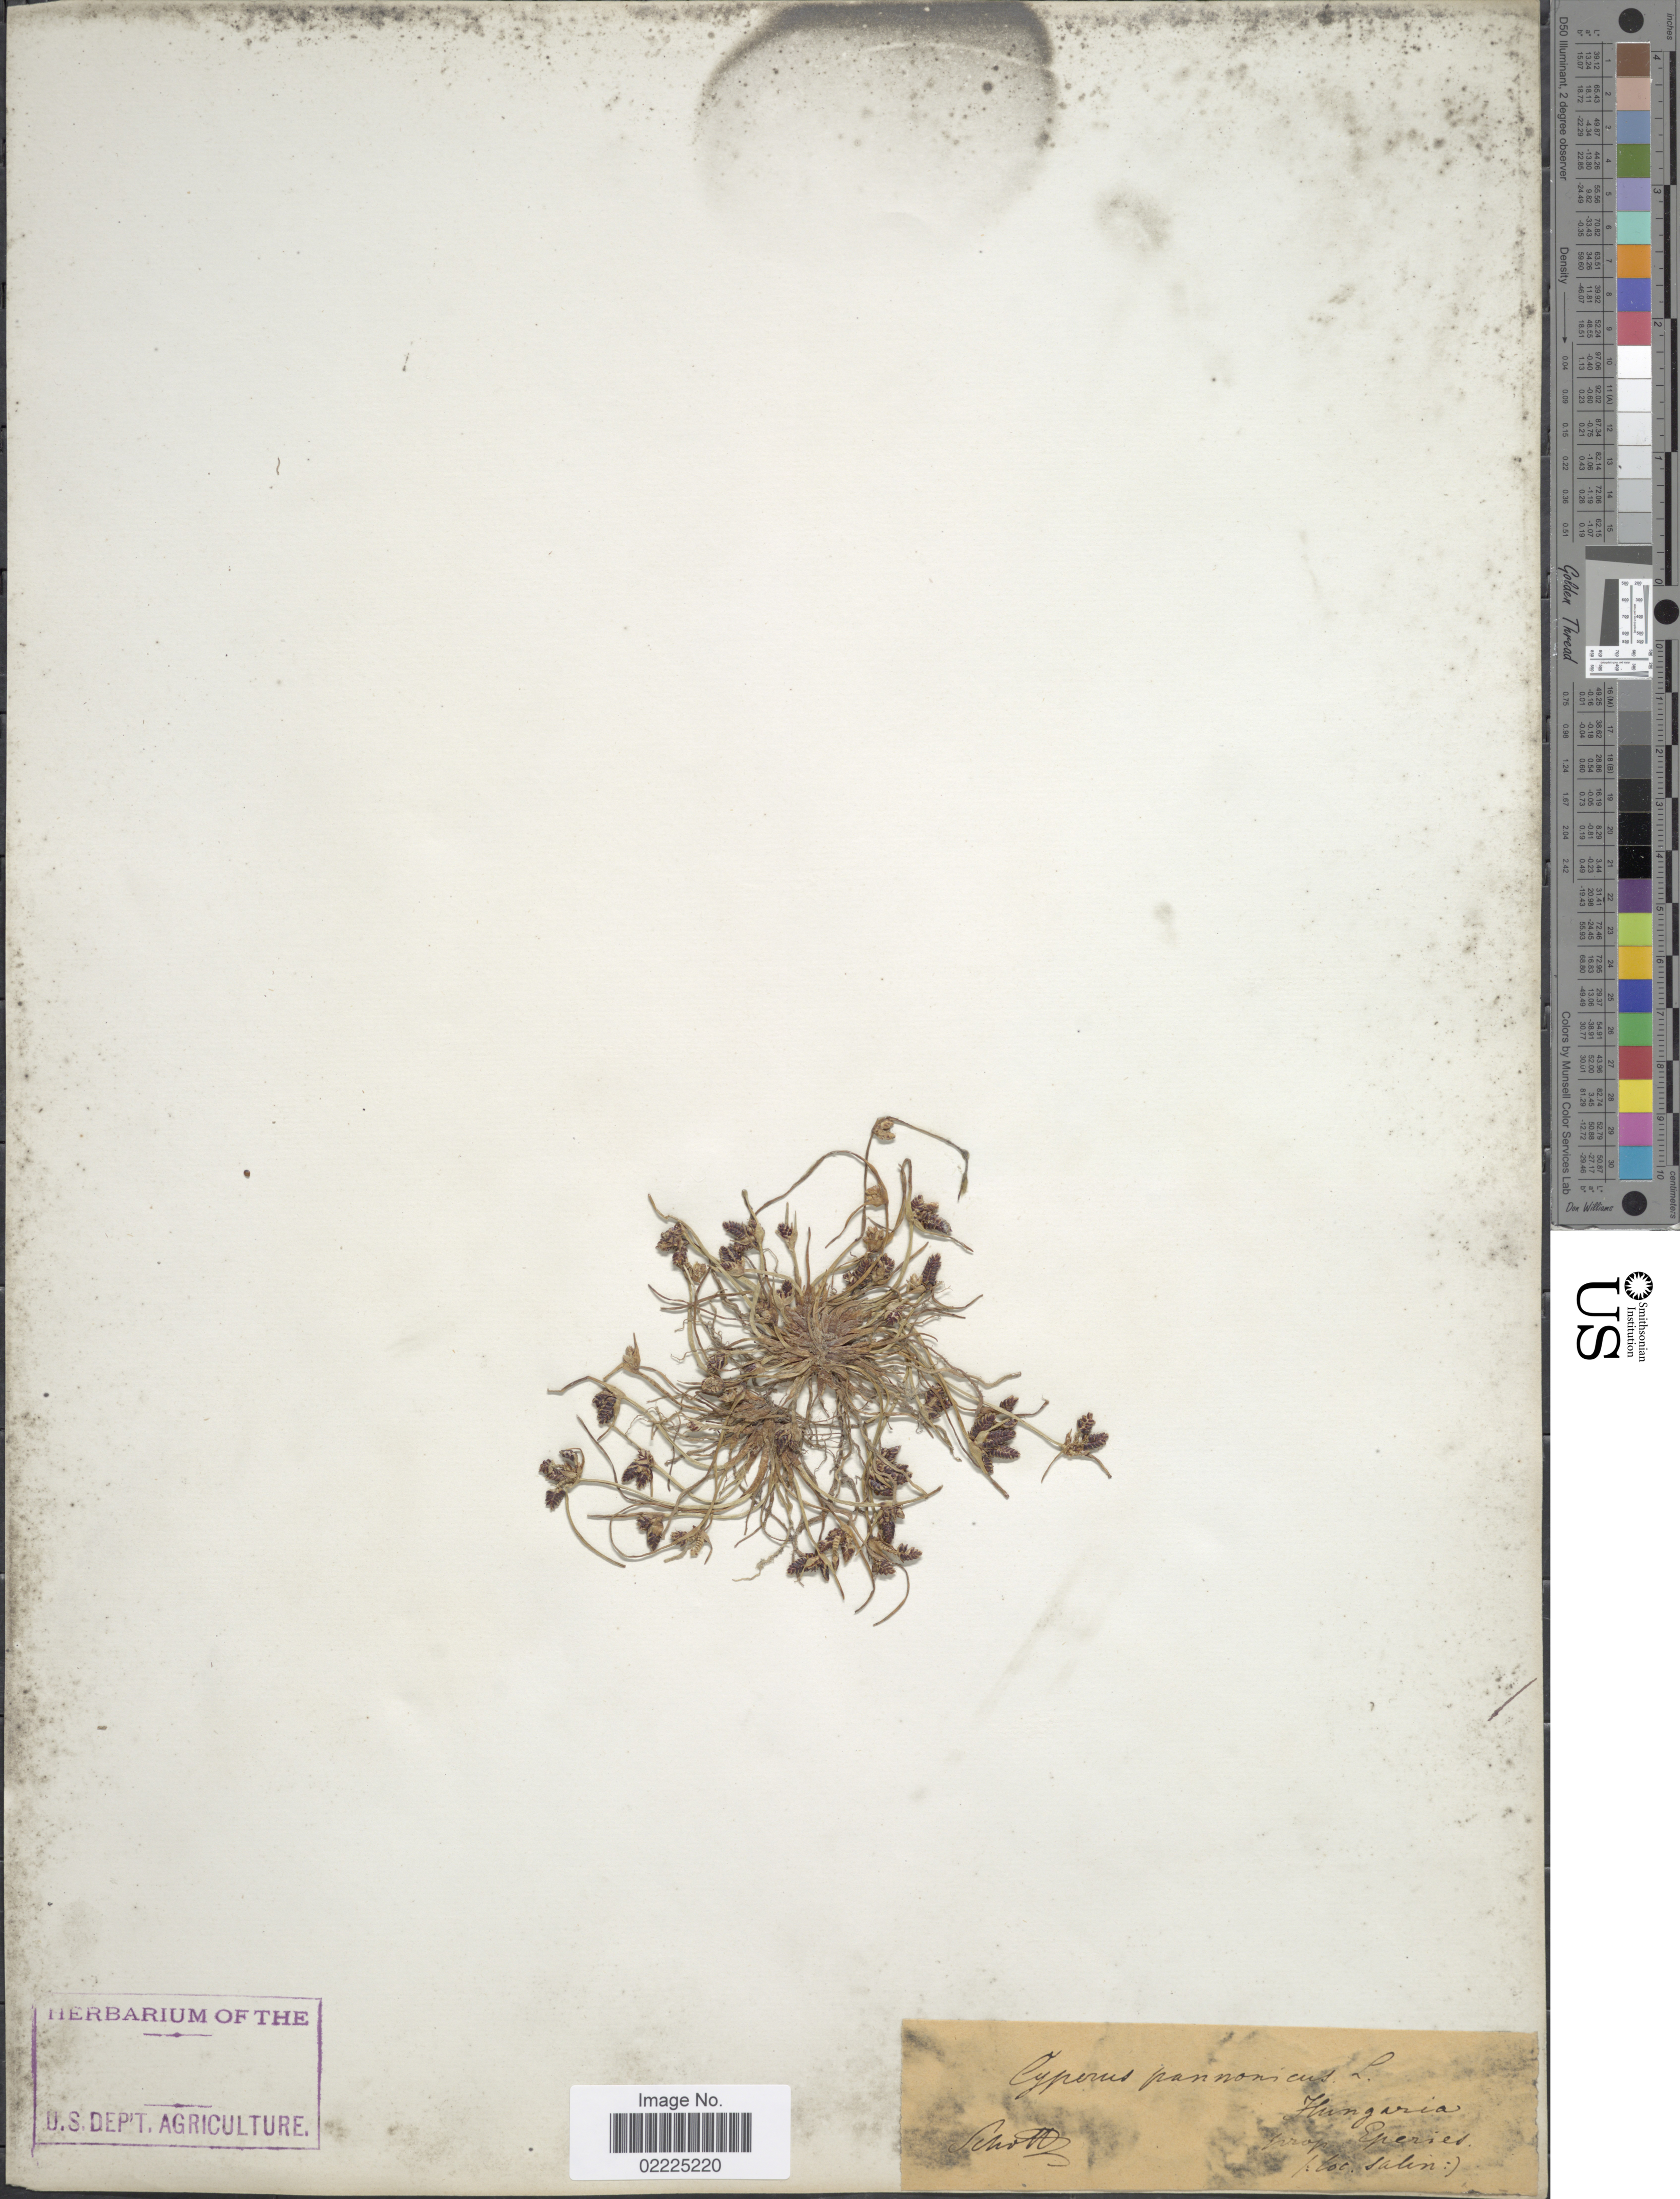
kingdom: Plantae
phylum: Tracheophyta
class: Liliopsida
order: Poales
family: Cyperaceae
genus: Cyperus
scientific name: Cyperus pannonicus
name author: Jacq.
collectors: Schott, --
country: Hungary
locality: Prop Eperies, Salin